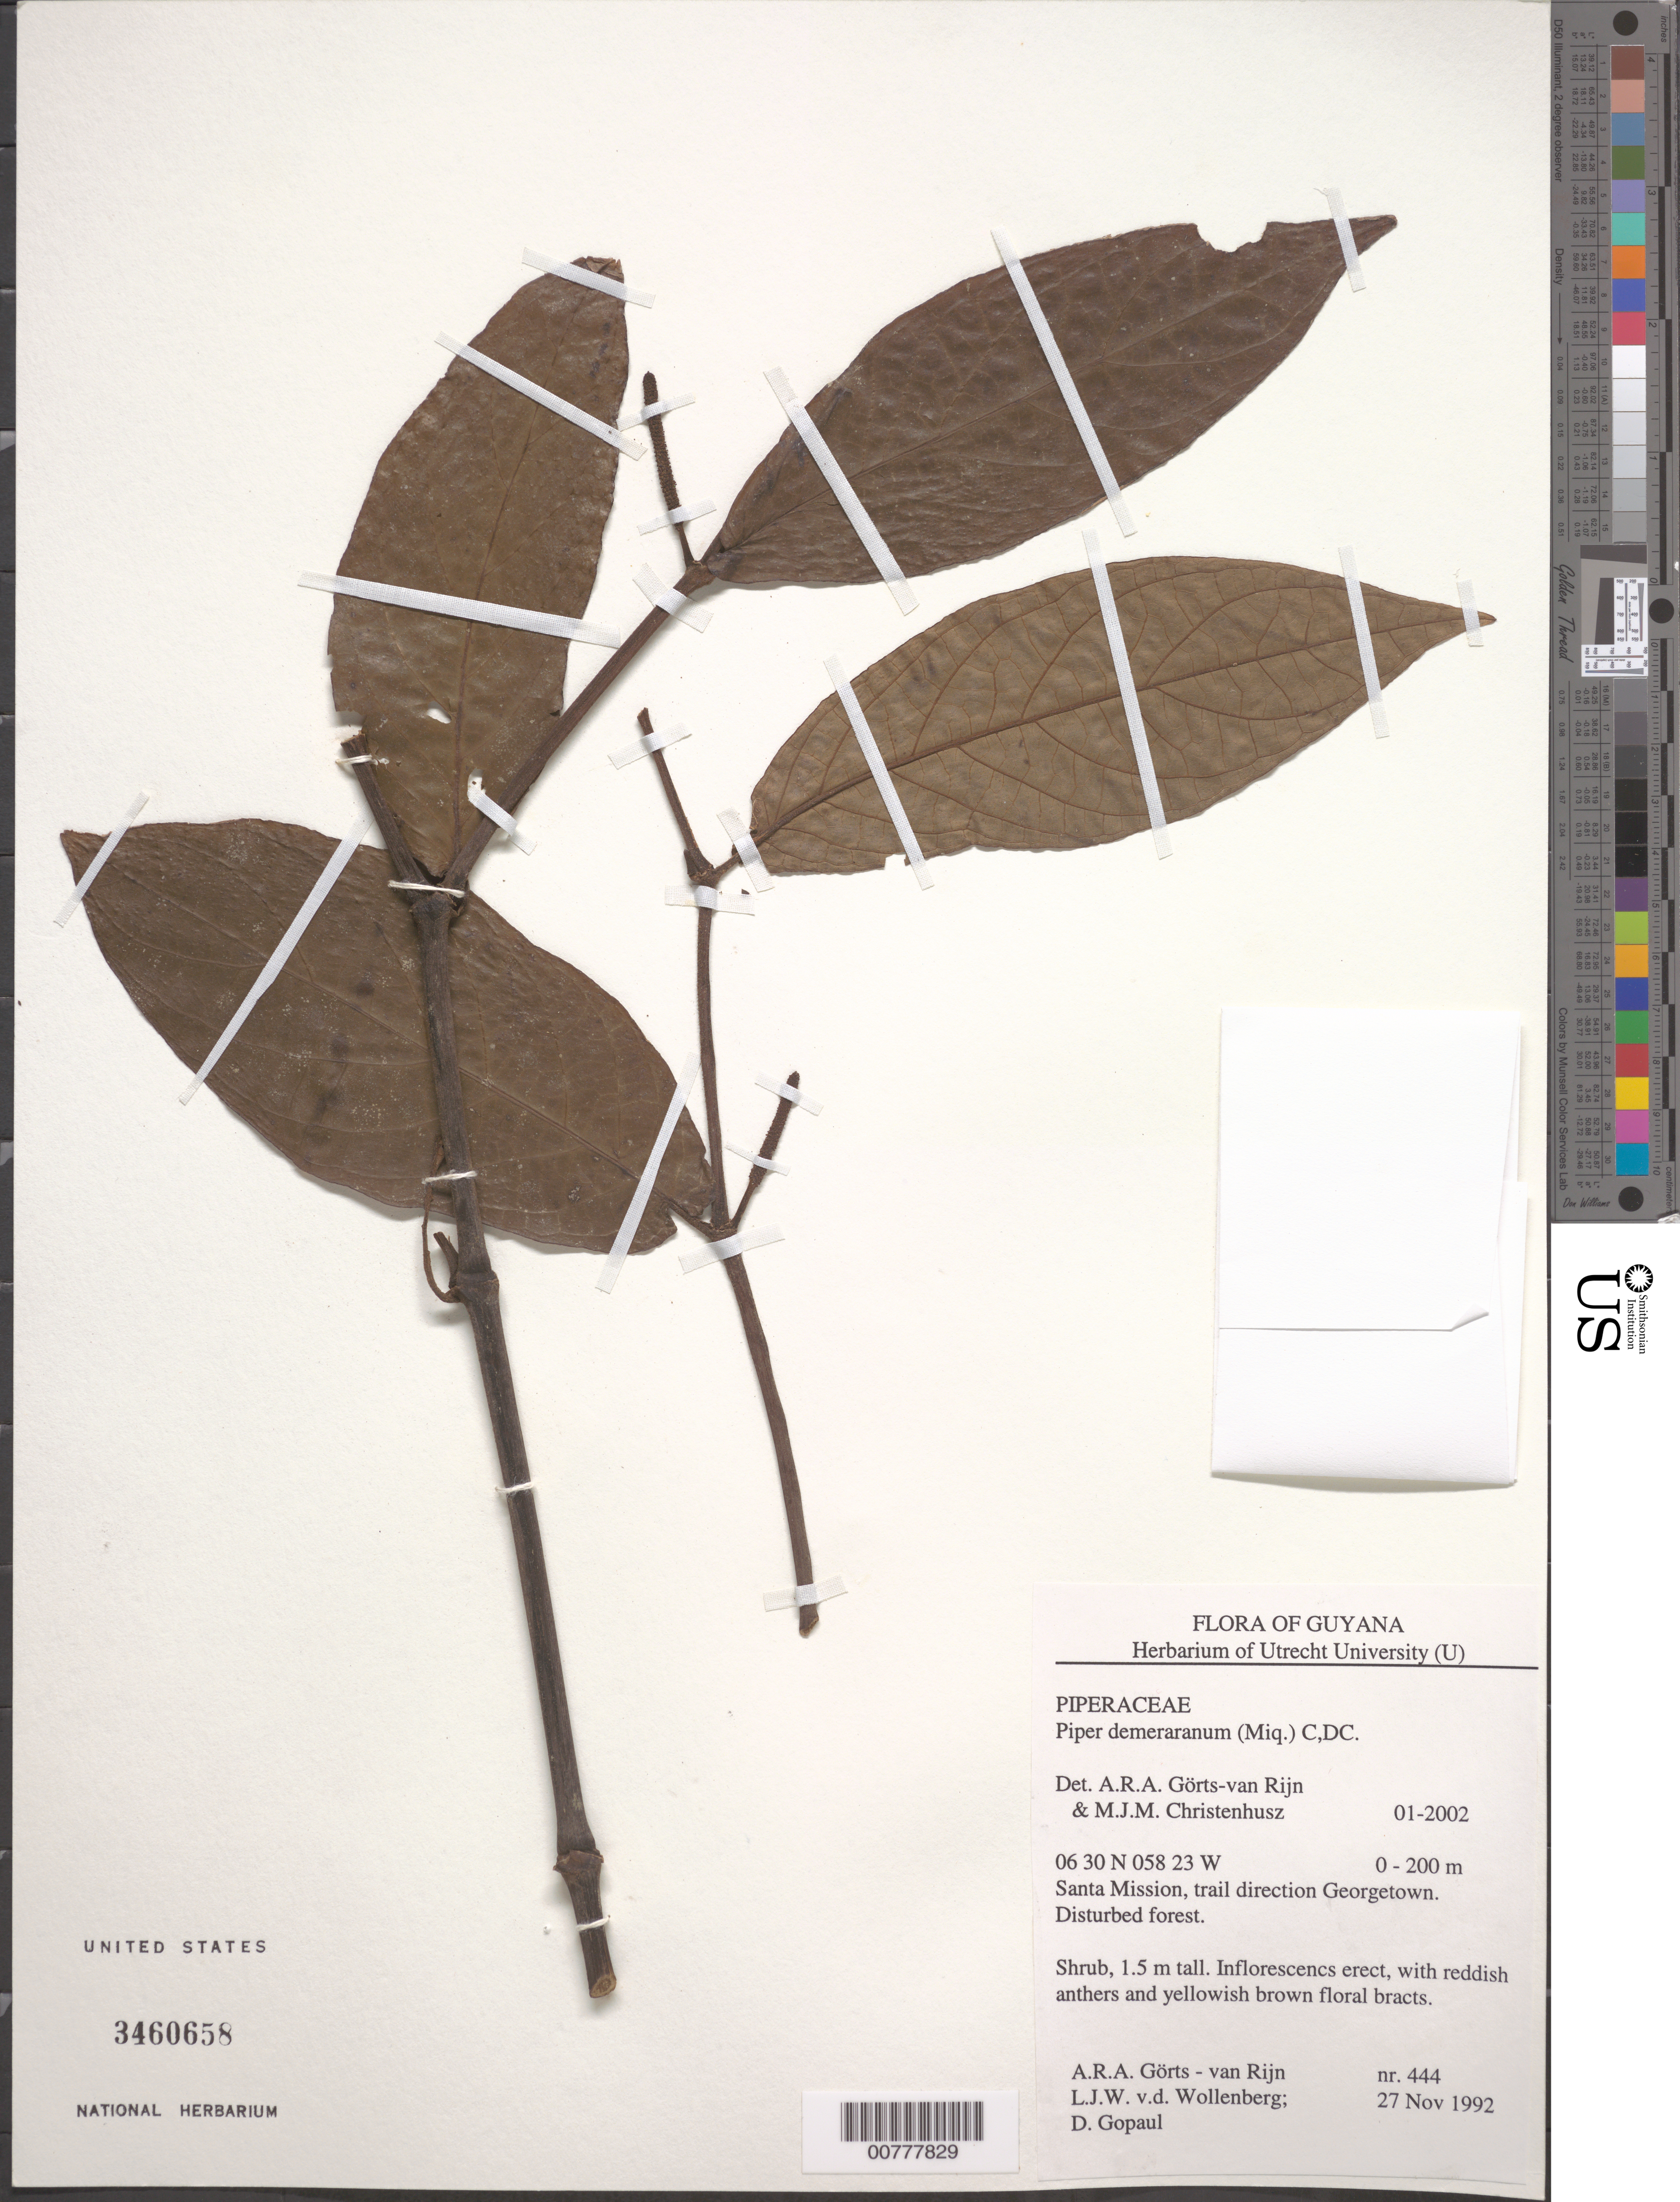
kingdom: Plantae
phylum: Tracheophyta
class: Magnoliopsida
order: Piperales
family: Piperaceae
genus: Piper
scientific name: Piper demeraranum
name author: (Miq.) C. DC.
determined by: Görts-van Rijn, A. R.; Christenhusz, M. J.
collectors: A. .R. A. Görts-van Rijn, J. Brandbyge, L. van der Wollenberg & D. Gopaul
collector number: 444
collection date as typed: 27-Nov-92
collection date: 1992-11-27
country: Guyana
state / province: Demerara-Mahaica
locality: Santa Mission, trail toward Georgetown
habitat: Disturbed Forest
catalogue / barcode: US 3460658